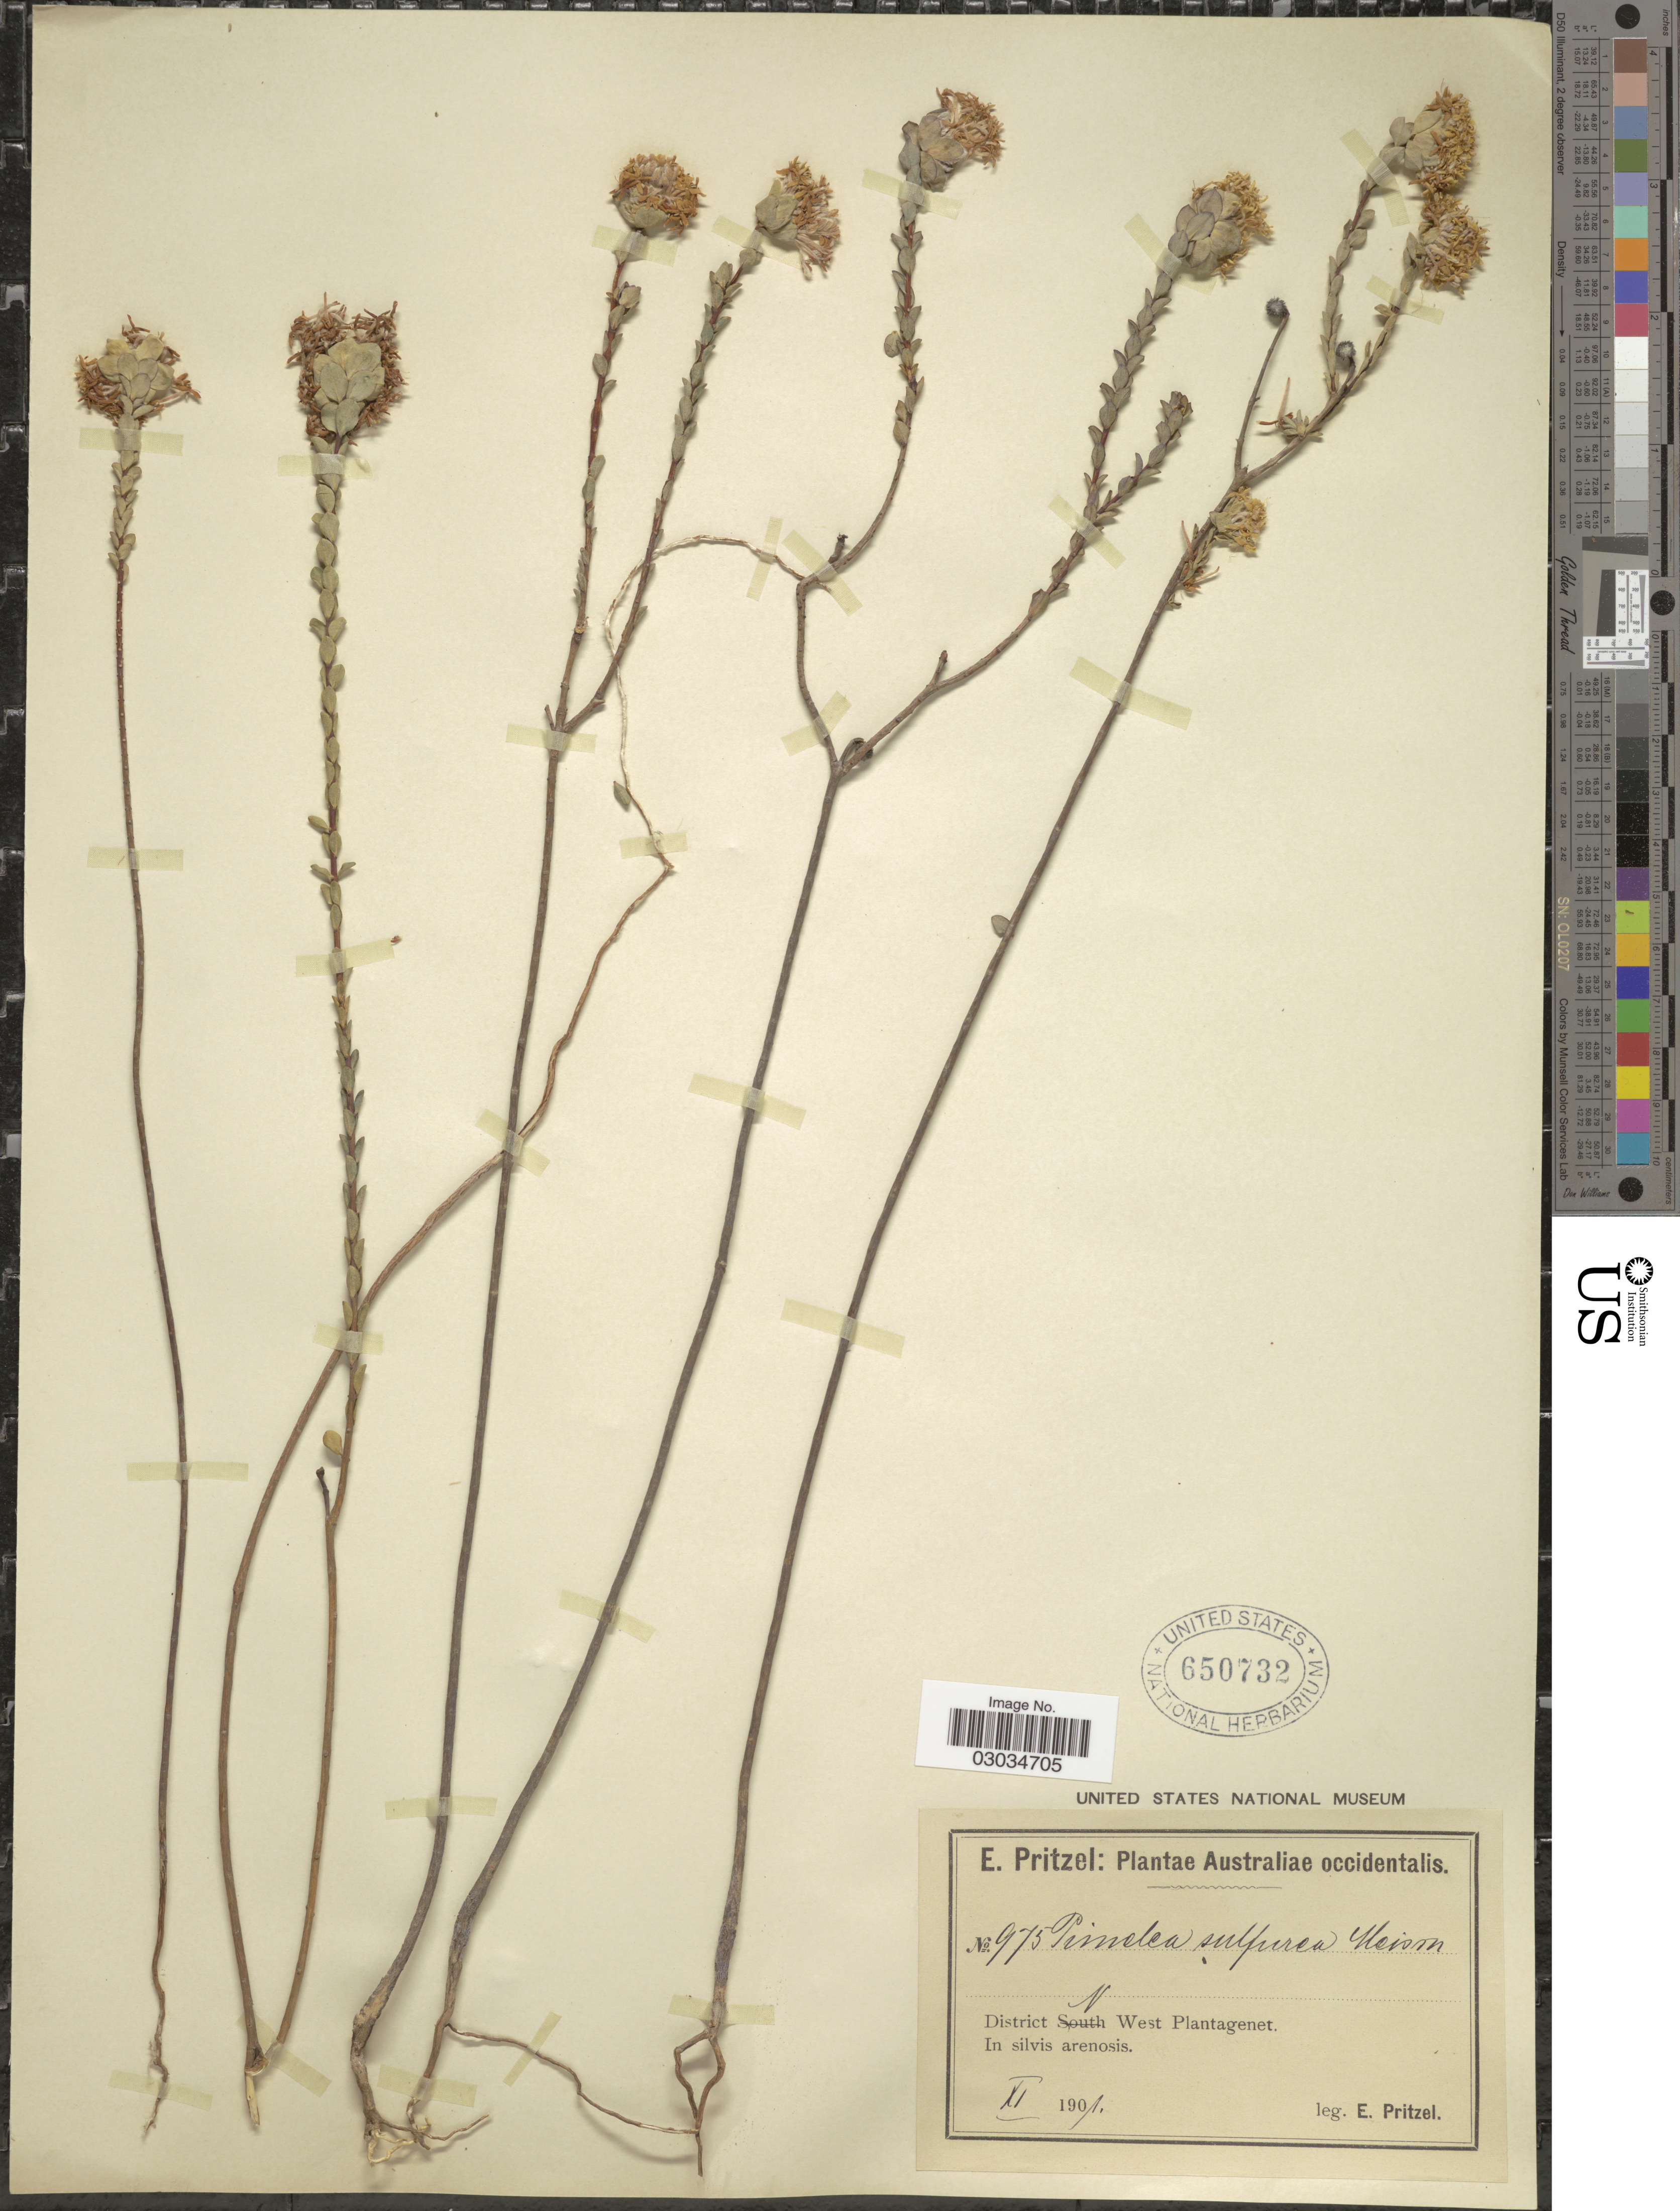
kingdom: Plantae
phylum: Tracheophyta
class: Magnoliopsida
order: Malvales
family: Thymelaeaceae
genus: Pimelea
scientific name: Pimelea sulphurea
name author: Meisn.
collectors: E. G. Pritzel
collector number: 975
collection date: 1901-11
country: Australia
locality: District N West Plantagenet. In silvis arenosis.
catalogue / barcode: US 650732